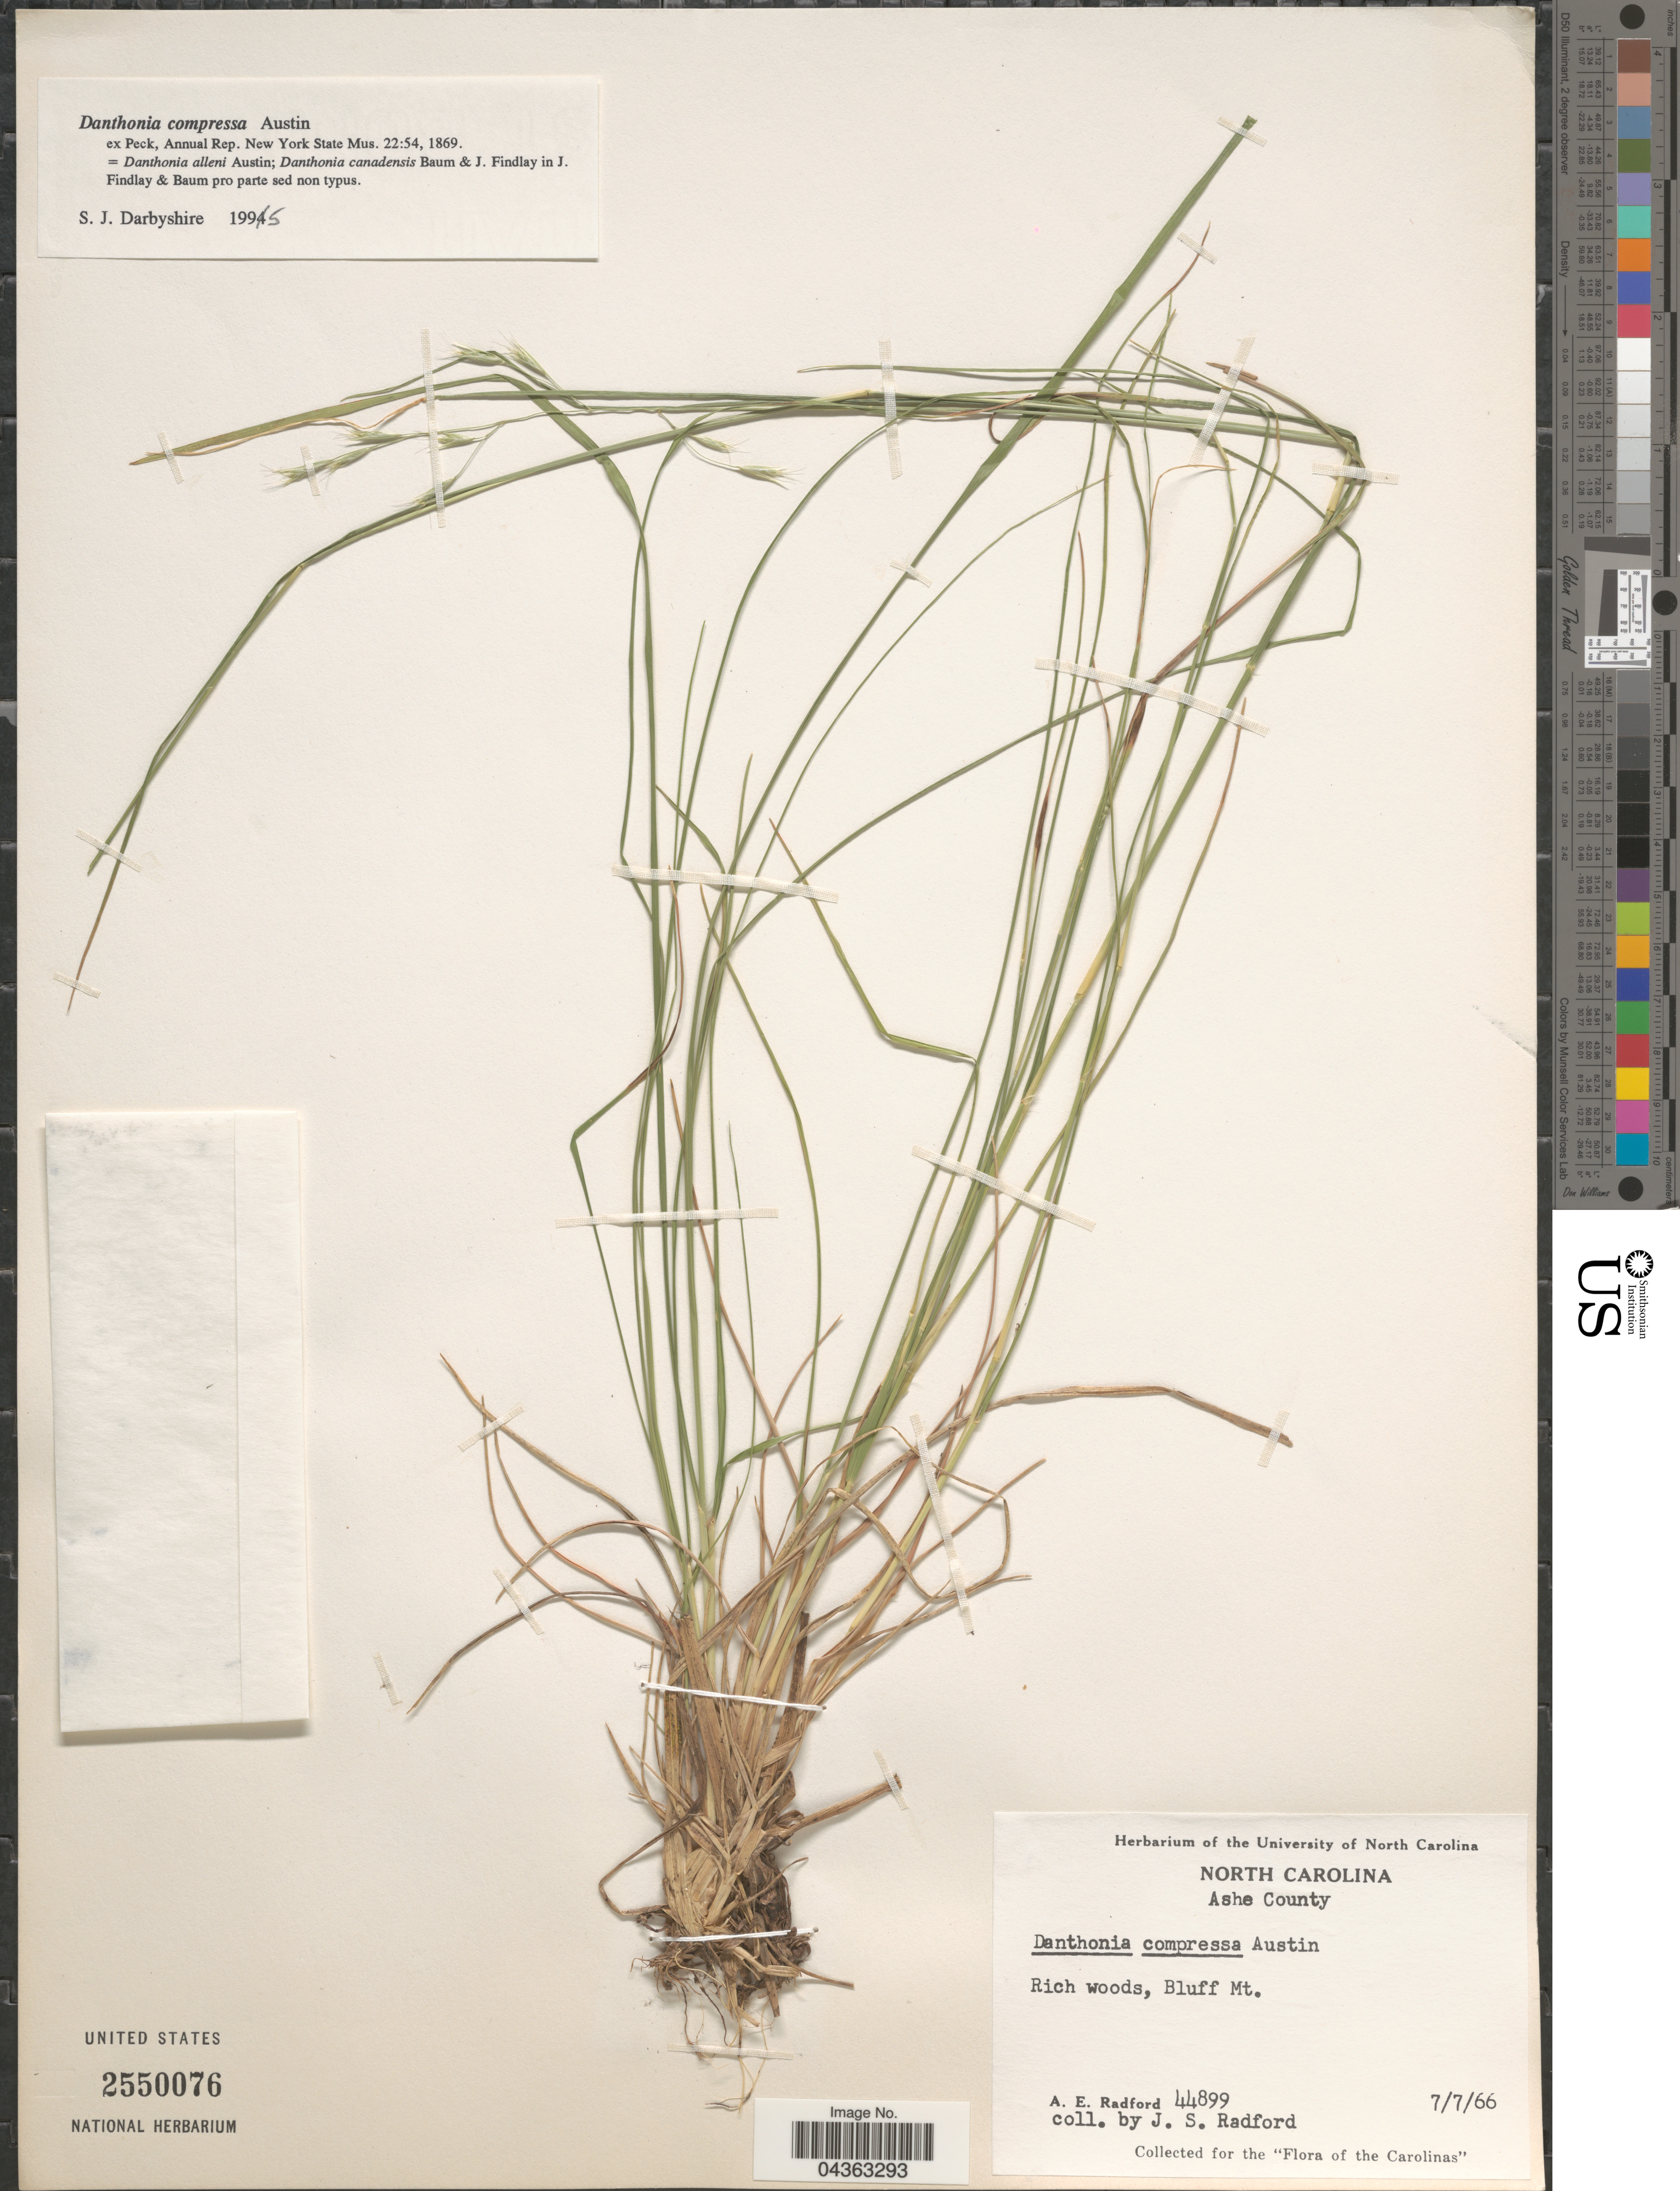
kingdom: Plantae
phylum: Tracheophyta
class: Liliopsida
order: Poales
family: Poaceae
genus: Danthonia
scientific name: Danthonia compressa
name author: Austin in F. Peck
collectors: A. E. Radford & J. S. Radford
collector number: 44899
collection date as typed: Transcribed d/m/y: 7/7/66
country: United States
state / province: North Carolina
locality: Ashe County. Rich woods, Bluff Mt.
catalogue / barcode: US 2550076